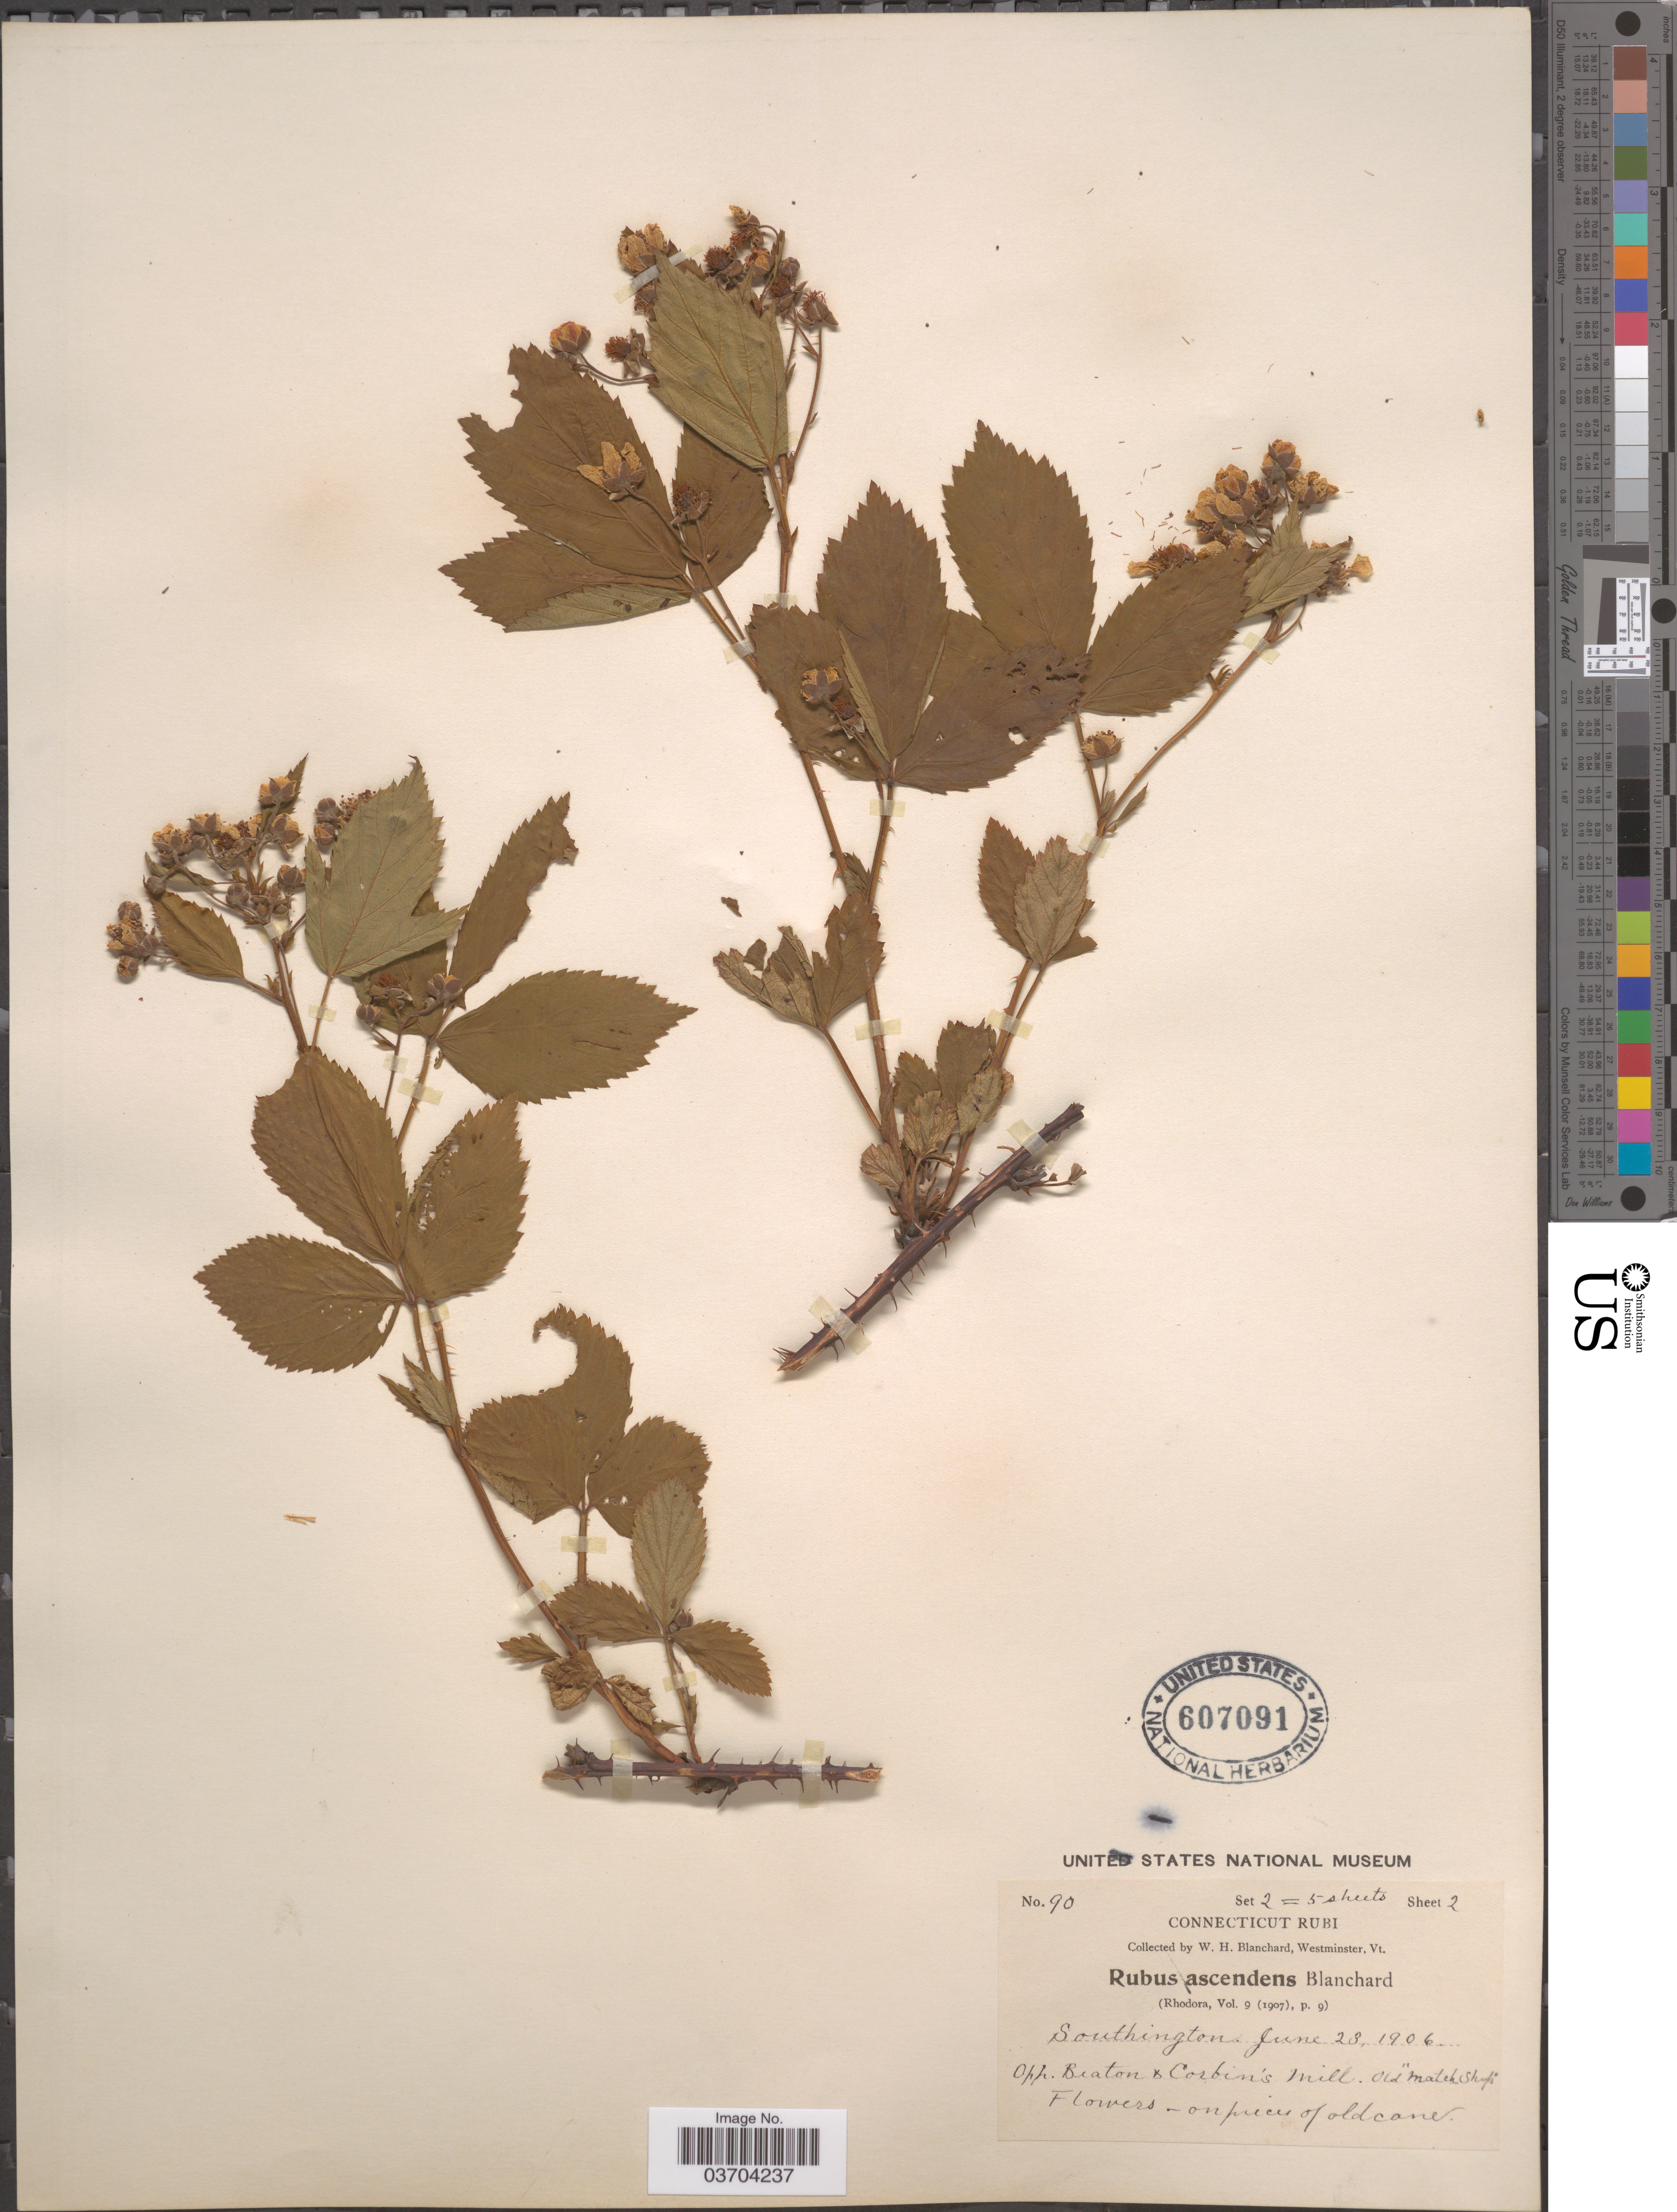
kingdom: Plantae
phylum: Tracheophyta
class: Magnoliopsida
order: Rosales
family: Rosaceae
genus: Rubus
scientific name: Rubus ascendens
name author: Blanch.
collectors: W. H. Blanchard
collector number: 90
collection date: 1906-06-23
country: United States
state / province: Connecticut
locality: Southington. Opp. Beaton & Corbin's Mill.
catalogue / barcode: US 607091